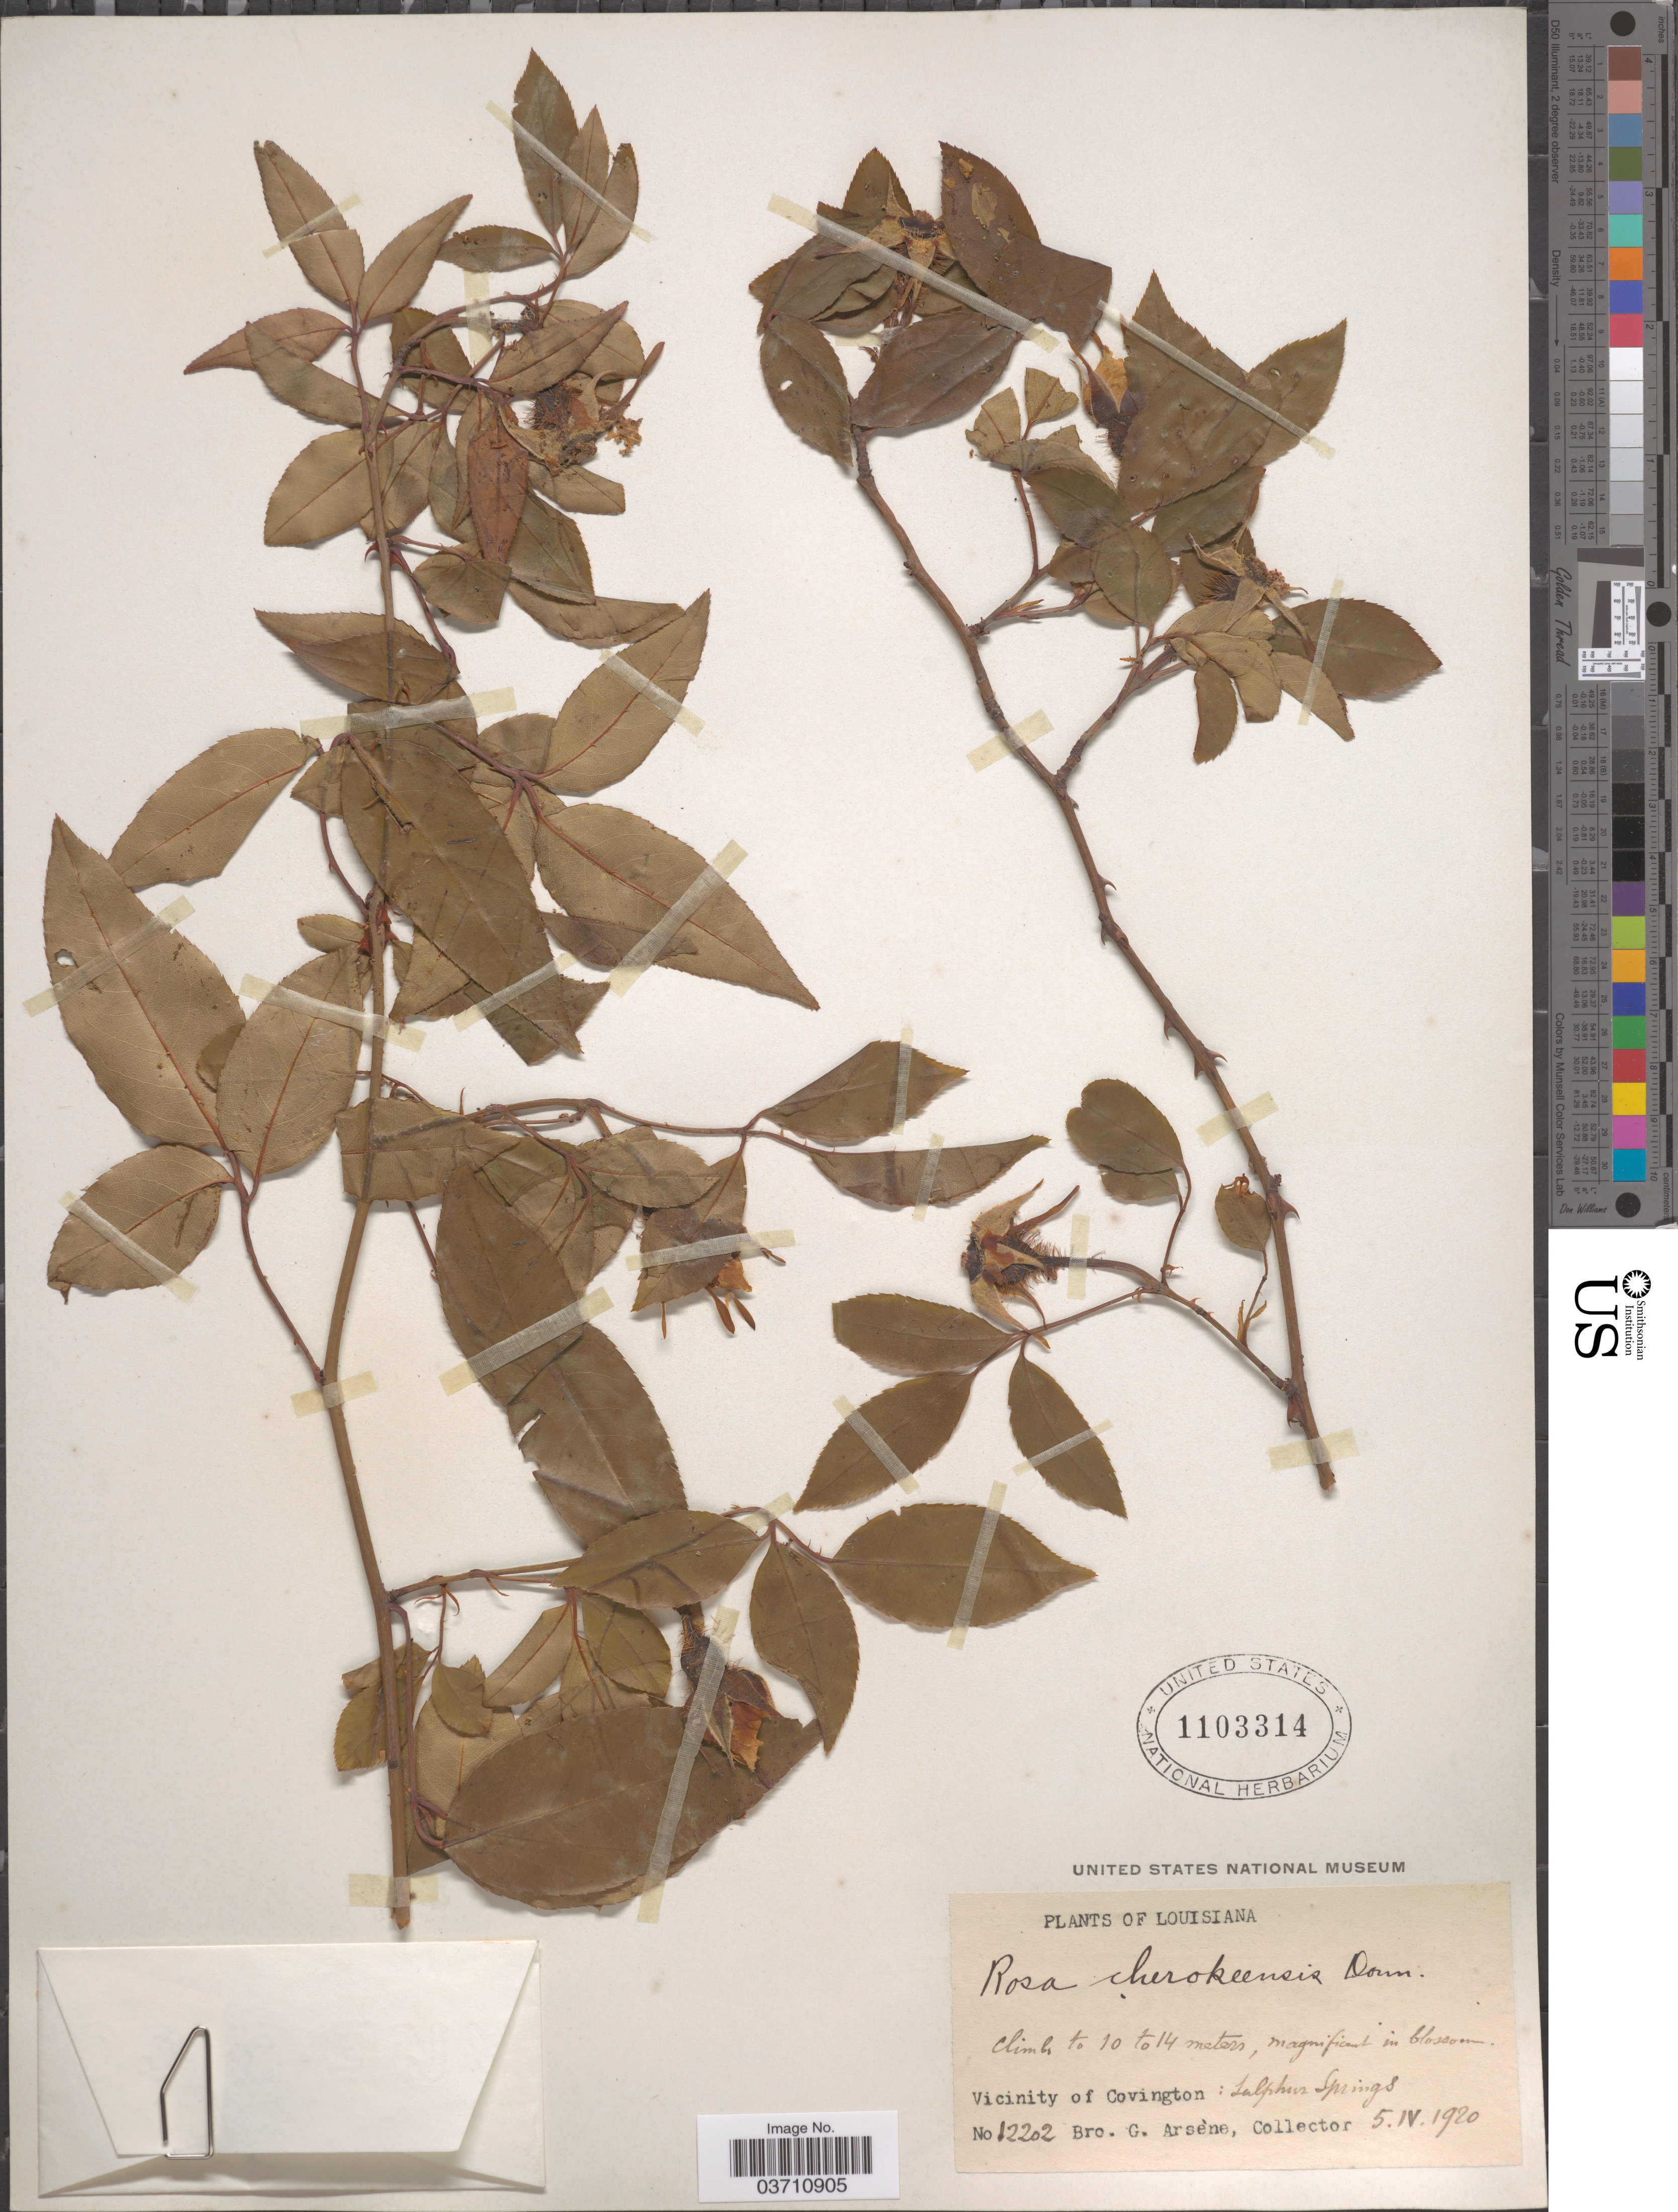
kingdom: Plantae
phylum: Tracheophyta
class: Magnoliopsida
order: Rosales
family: Rosaceae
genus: Rosa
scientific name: Rosa cherokeensis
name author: Donn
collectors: Bro. G. Arsène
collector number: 12202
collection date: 1920-04-05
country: United States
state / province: Louisiana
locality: Vicinity of Covington: Sulphur Springs.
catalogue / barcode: US 1103314